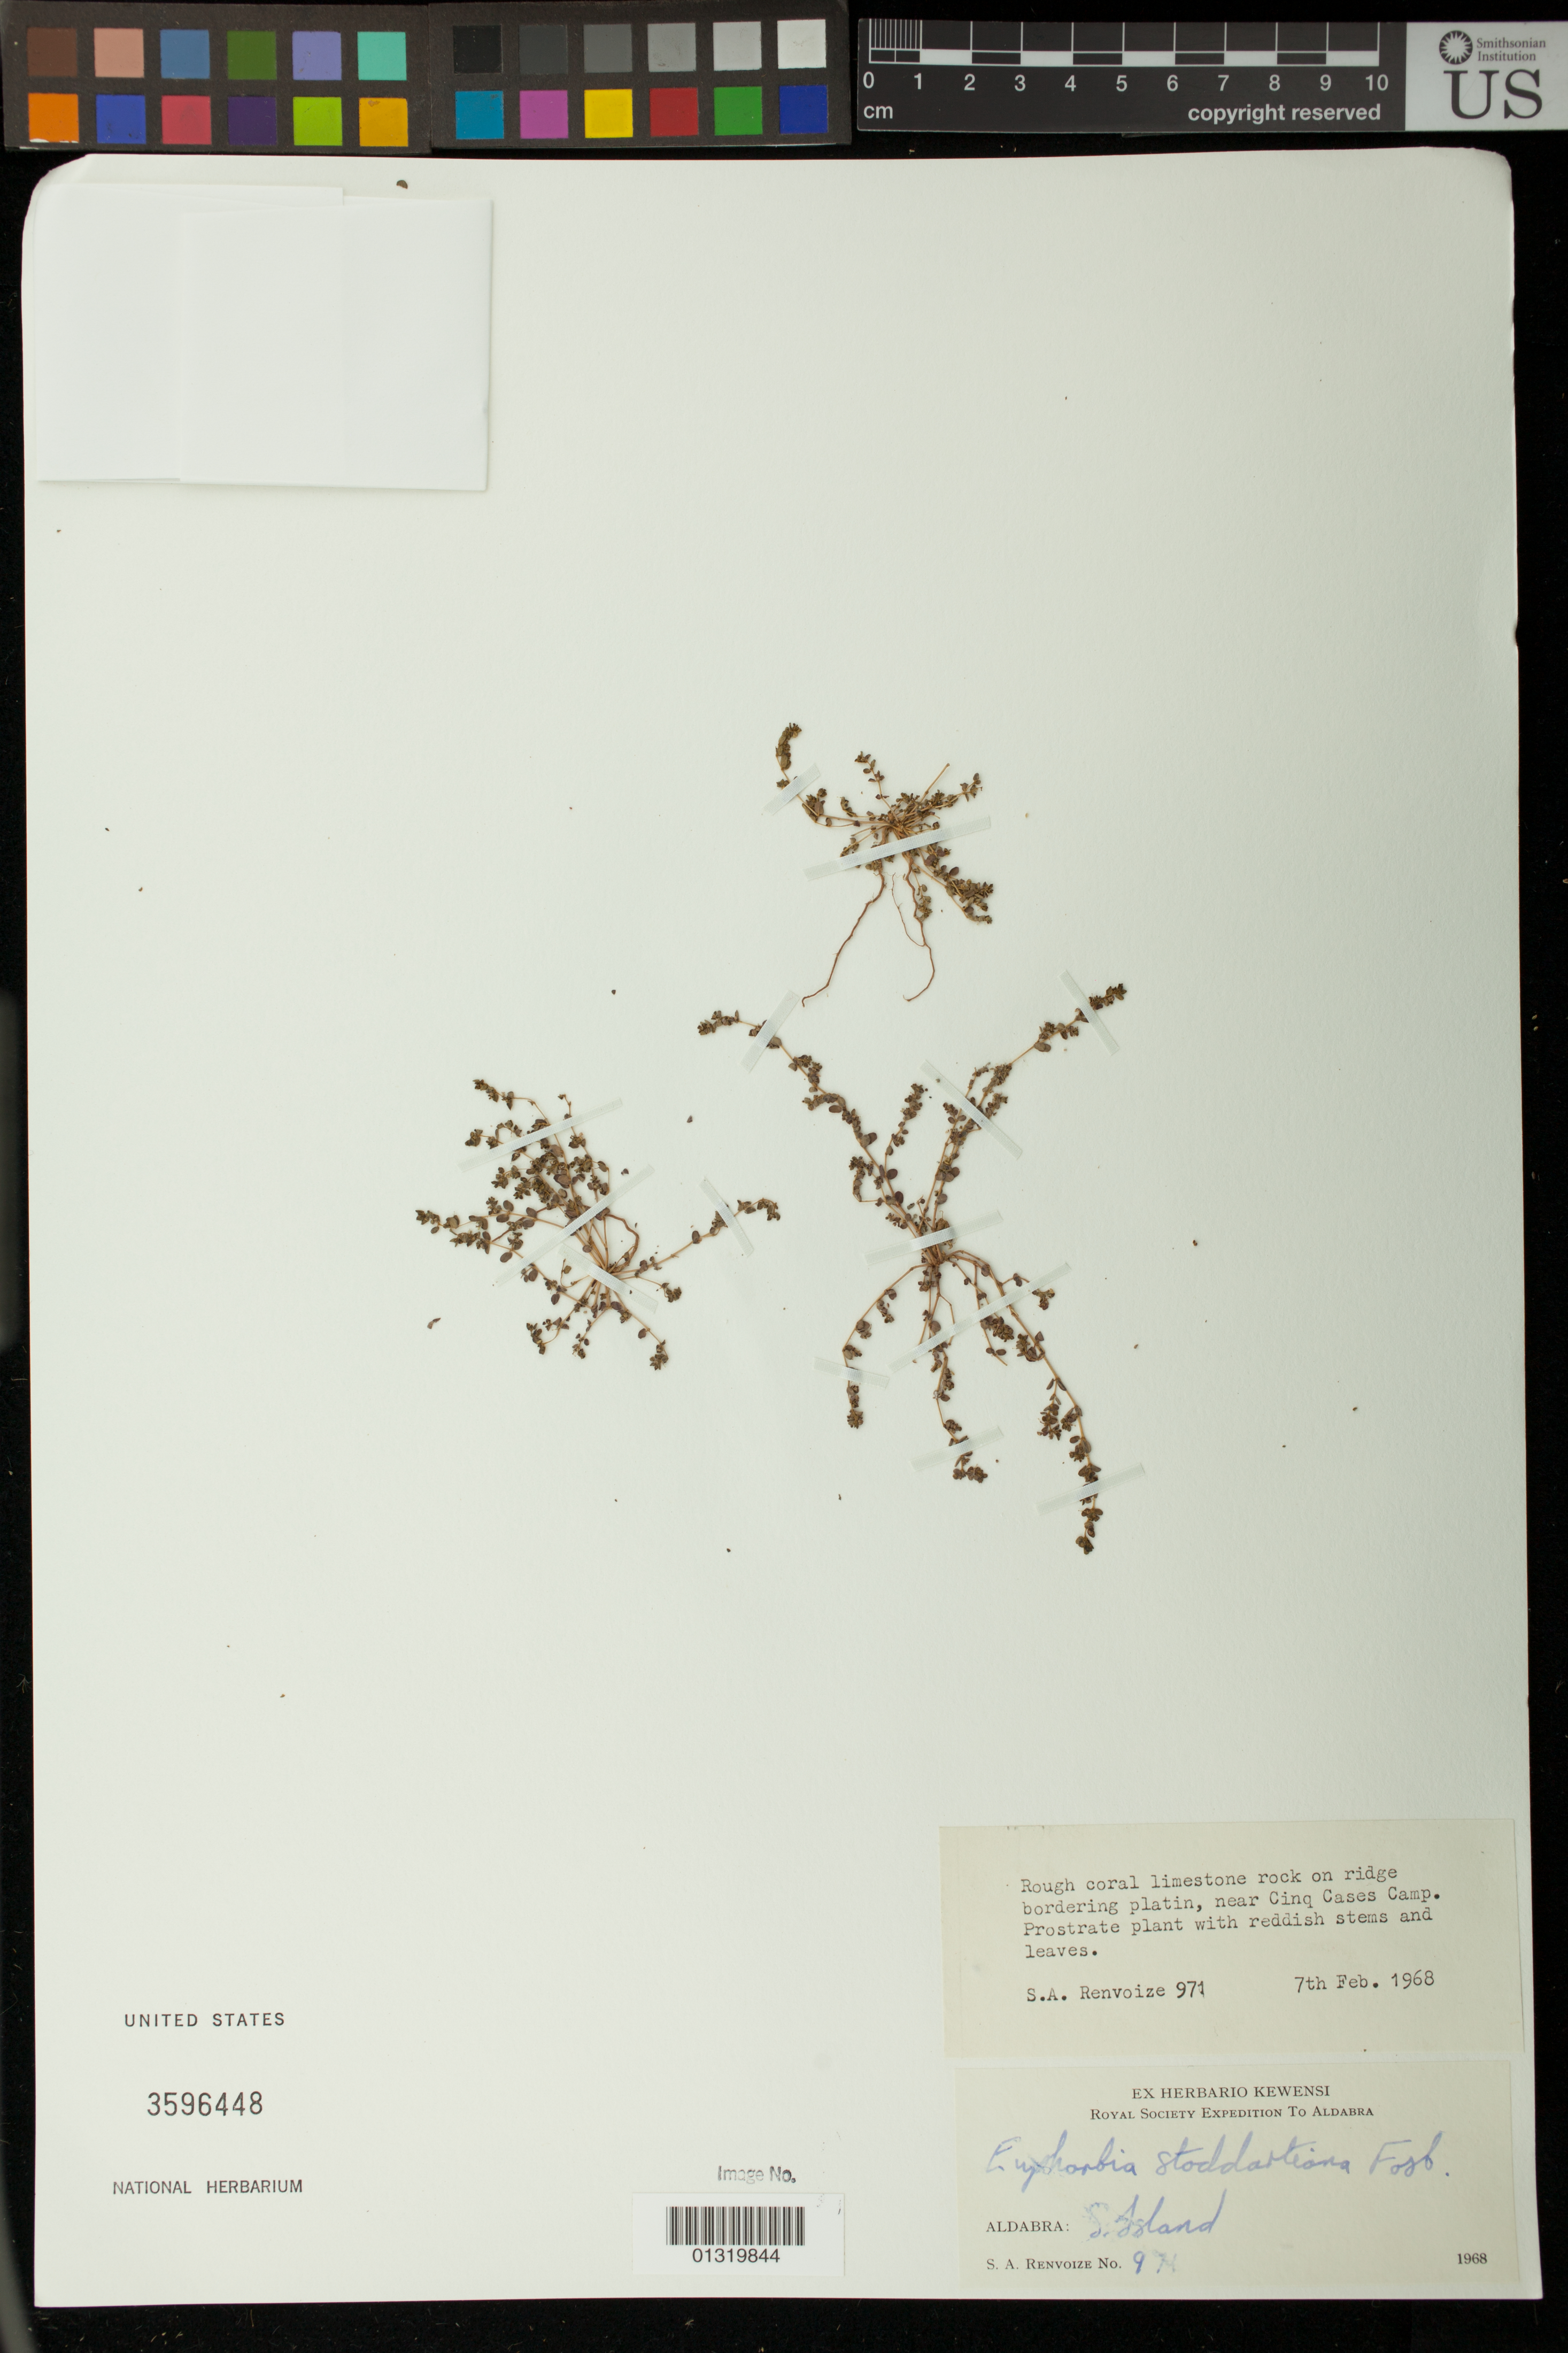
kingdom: Plantae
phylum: Tracheophyta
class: Magnoliopsida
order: Malpighiales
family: Euphorbiaceae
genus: Euphorbia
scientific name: Euphorbia stoddartii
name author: Fosberg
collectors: S. A. Renvoize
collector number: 971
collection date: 1968-02-07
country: Seychelles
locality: Aldabra: S. Island; Rough coral limestone rock on ridge bordering platin, near Cinq Cases Camp.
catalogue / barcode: US 3596448